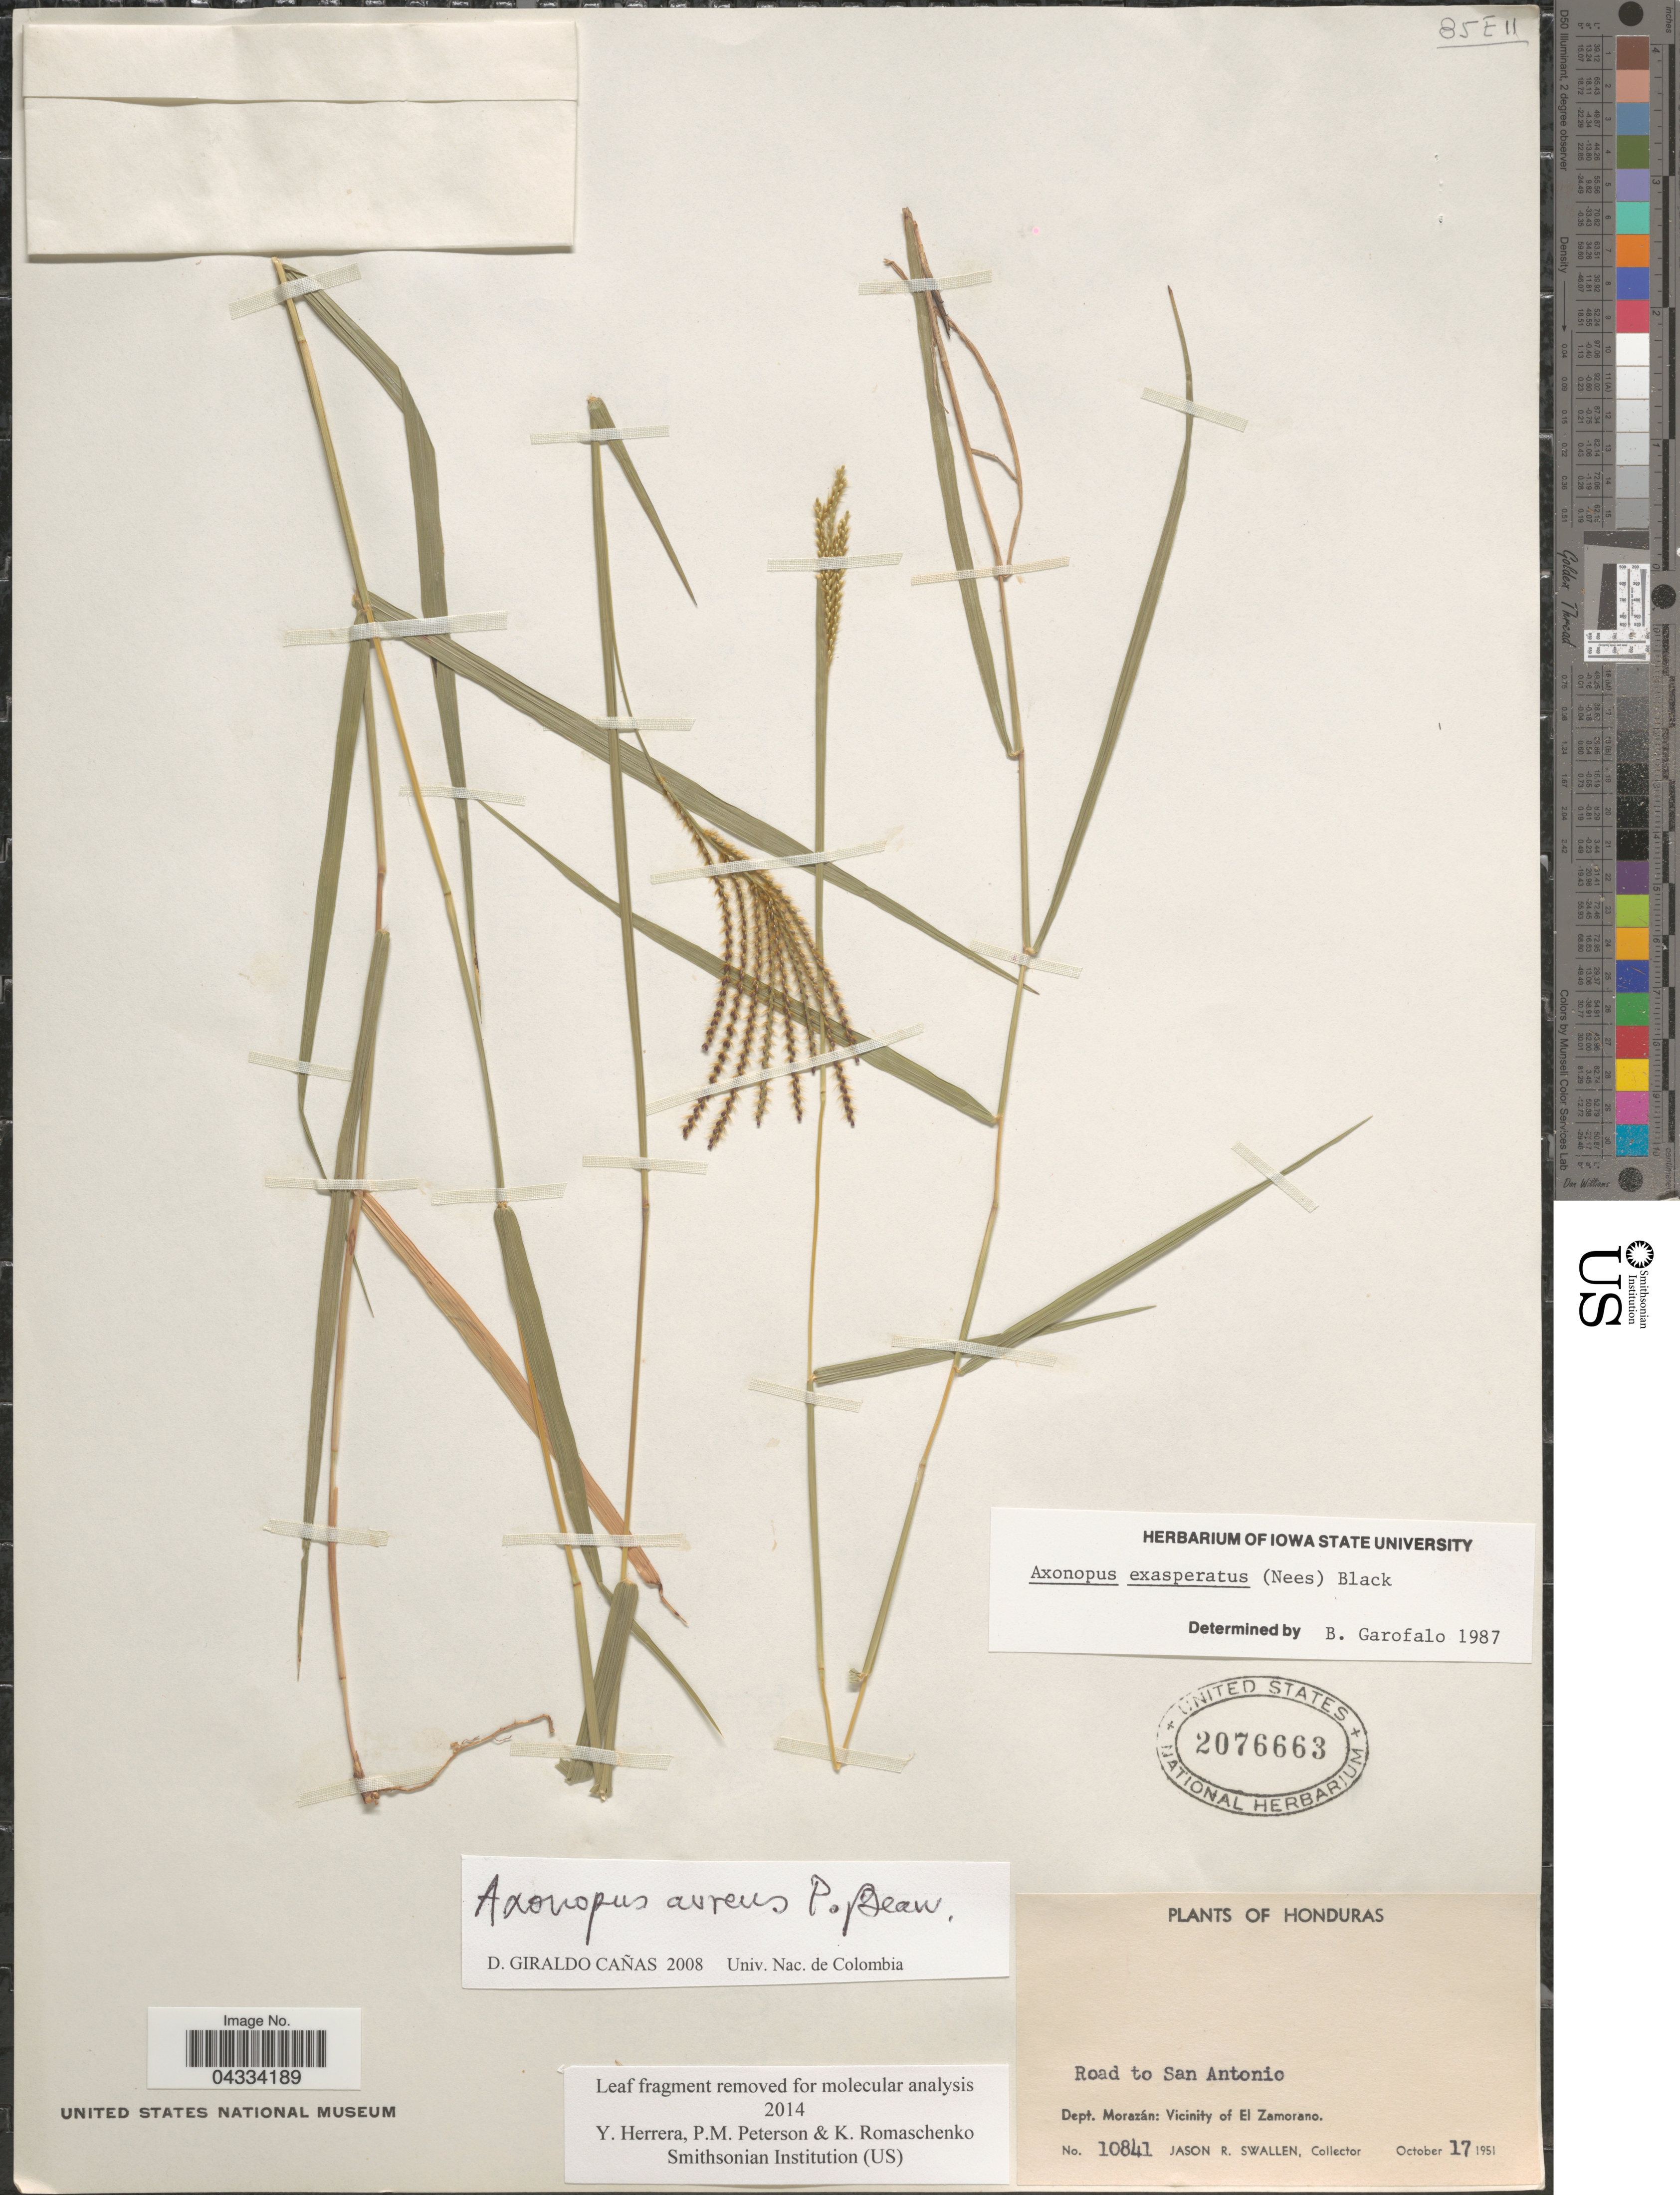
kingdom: Plantae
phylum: Tracheophyta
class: Liliopsida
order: Poales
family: Poaceae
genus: Axonopus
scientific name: Axonopus aureus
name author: P. Beauv.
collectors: J. R. Swallen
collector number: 10841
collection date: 1951-10-17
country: Honduras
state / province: Fco. Morazán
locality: Road to San Antonio. Dept. Morazán: Vicinity of El Zamorano.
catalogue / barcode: US 2076663